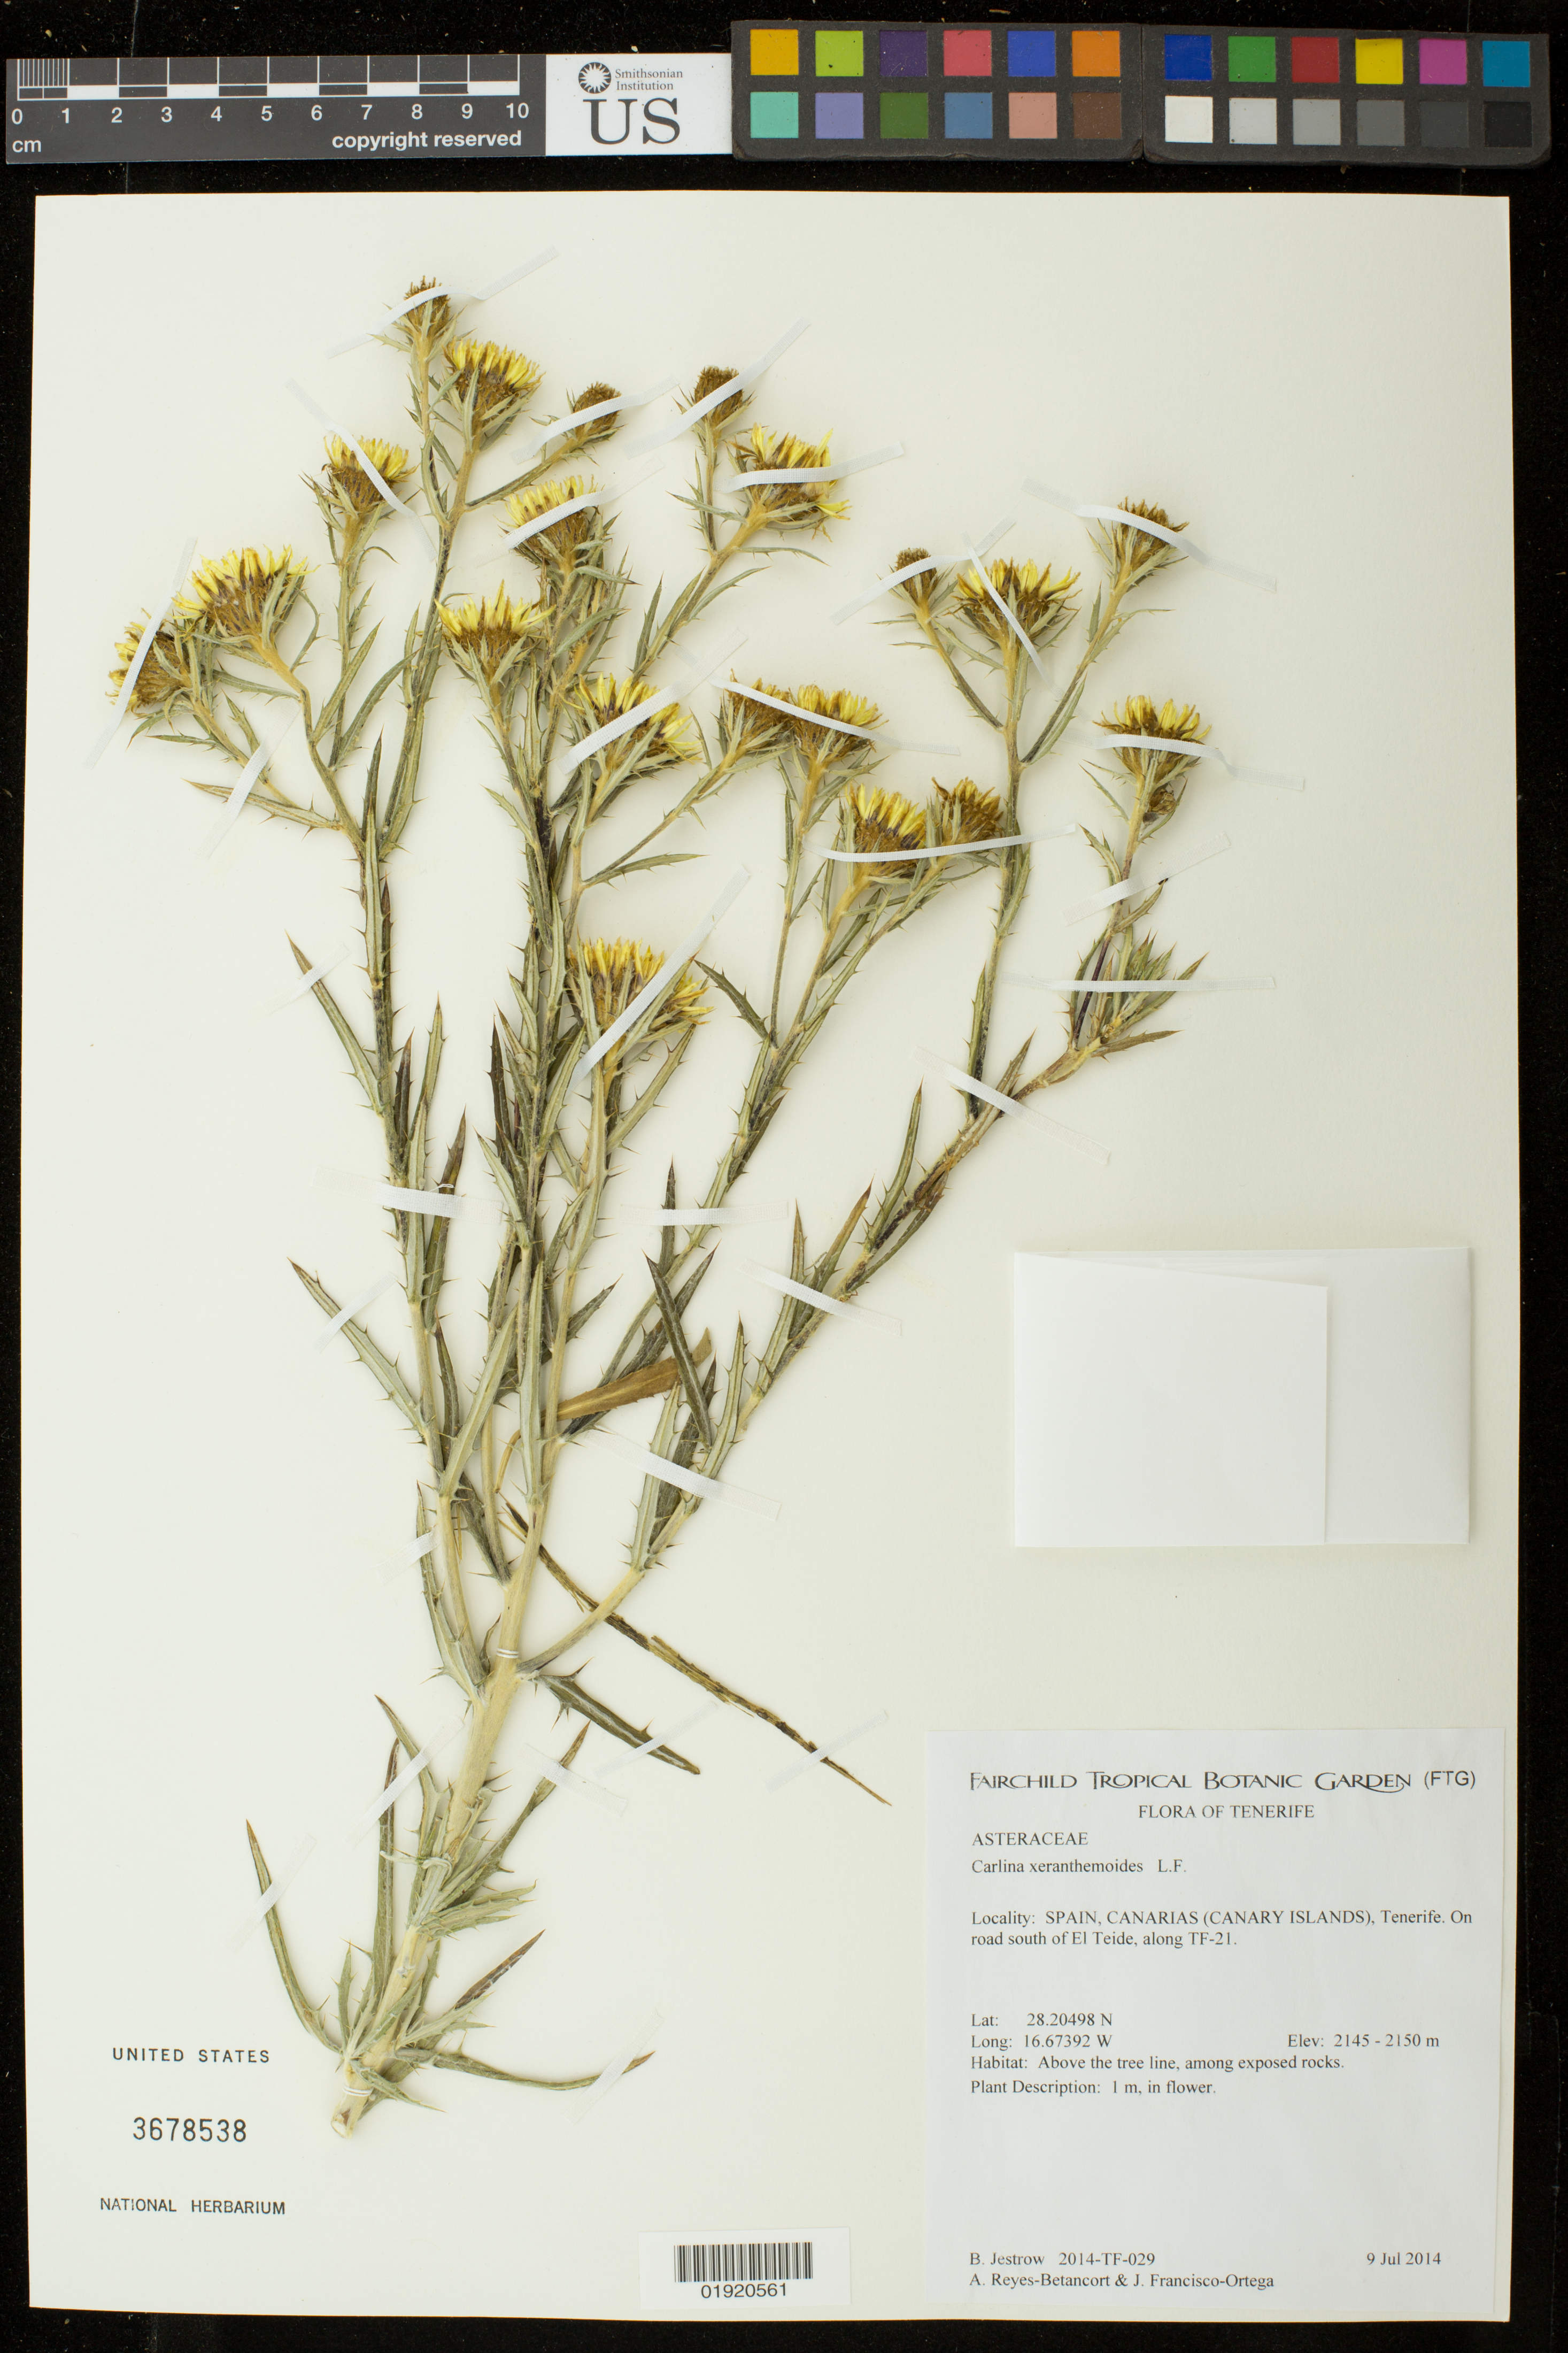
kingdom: Plantae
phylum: Tracheophyta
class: Magnoliopsida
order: Asterales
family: Asteraceae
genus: Carlina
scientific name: Carlina xerauthemoides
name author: L. f.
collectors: B. Jestrow, A. Reyes-Betancort & J. Fransisco-Ortega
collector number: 029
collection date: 2014-07-09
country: Spain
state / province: Canarias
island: Tenerife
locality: Spain, Canarias (Canary Islands), Tenerife.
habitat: Above the tree line, among exposed rocks.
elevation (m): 2145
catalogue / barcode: US 3678538